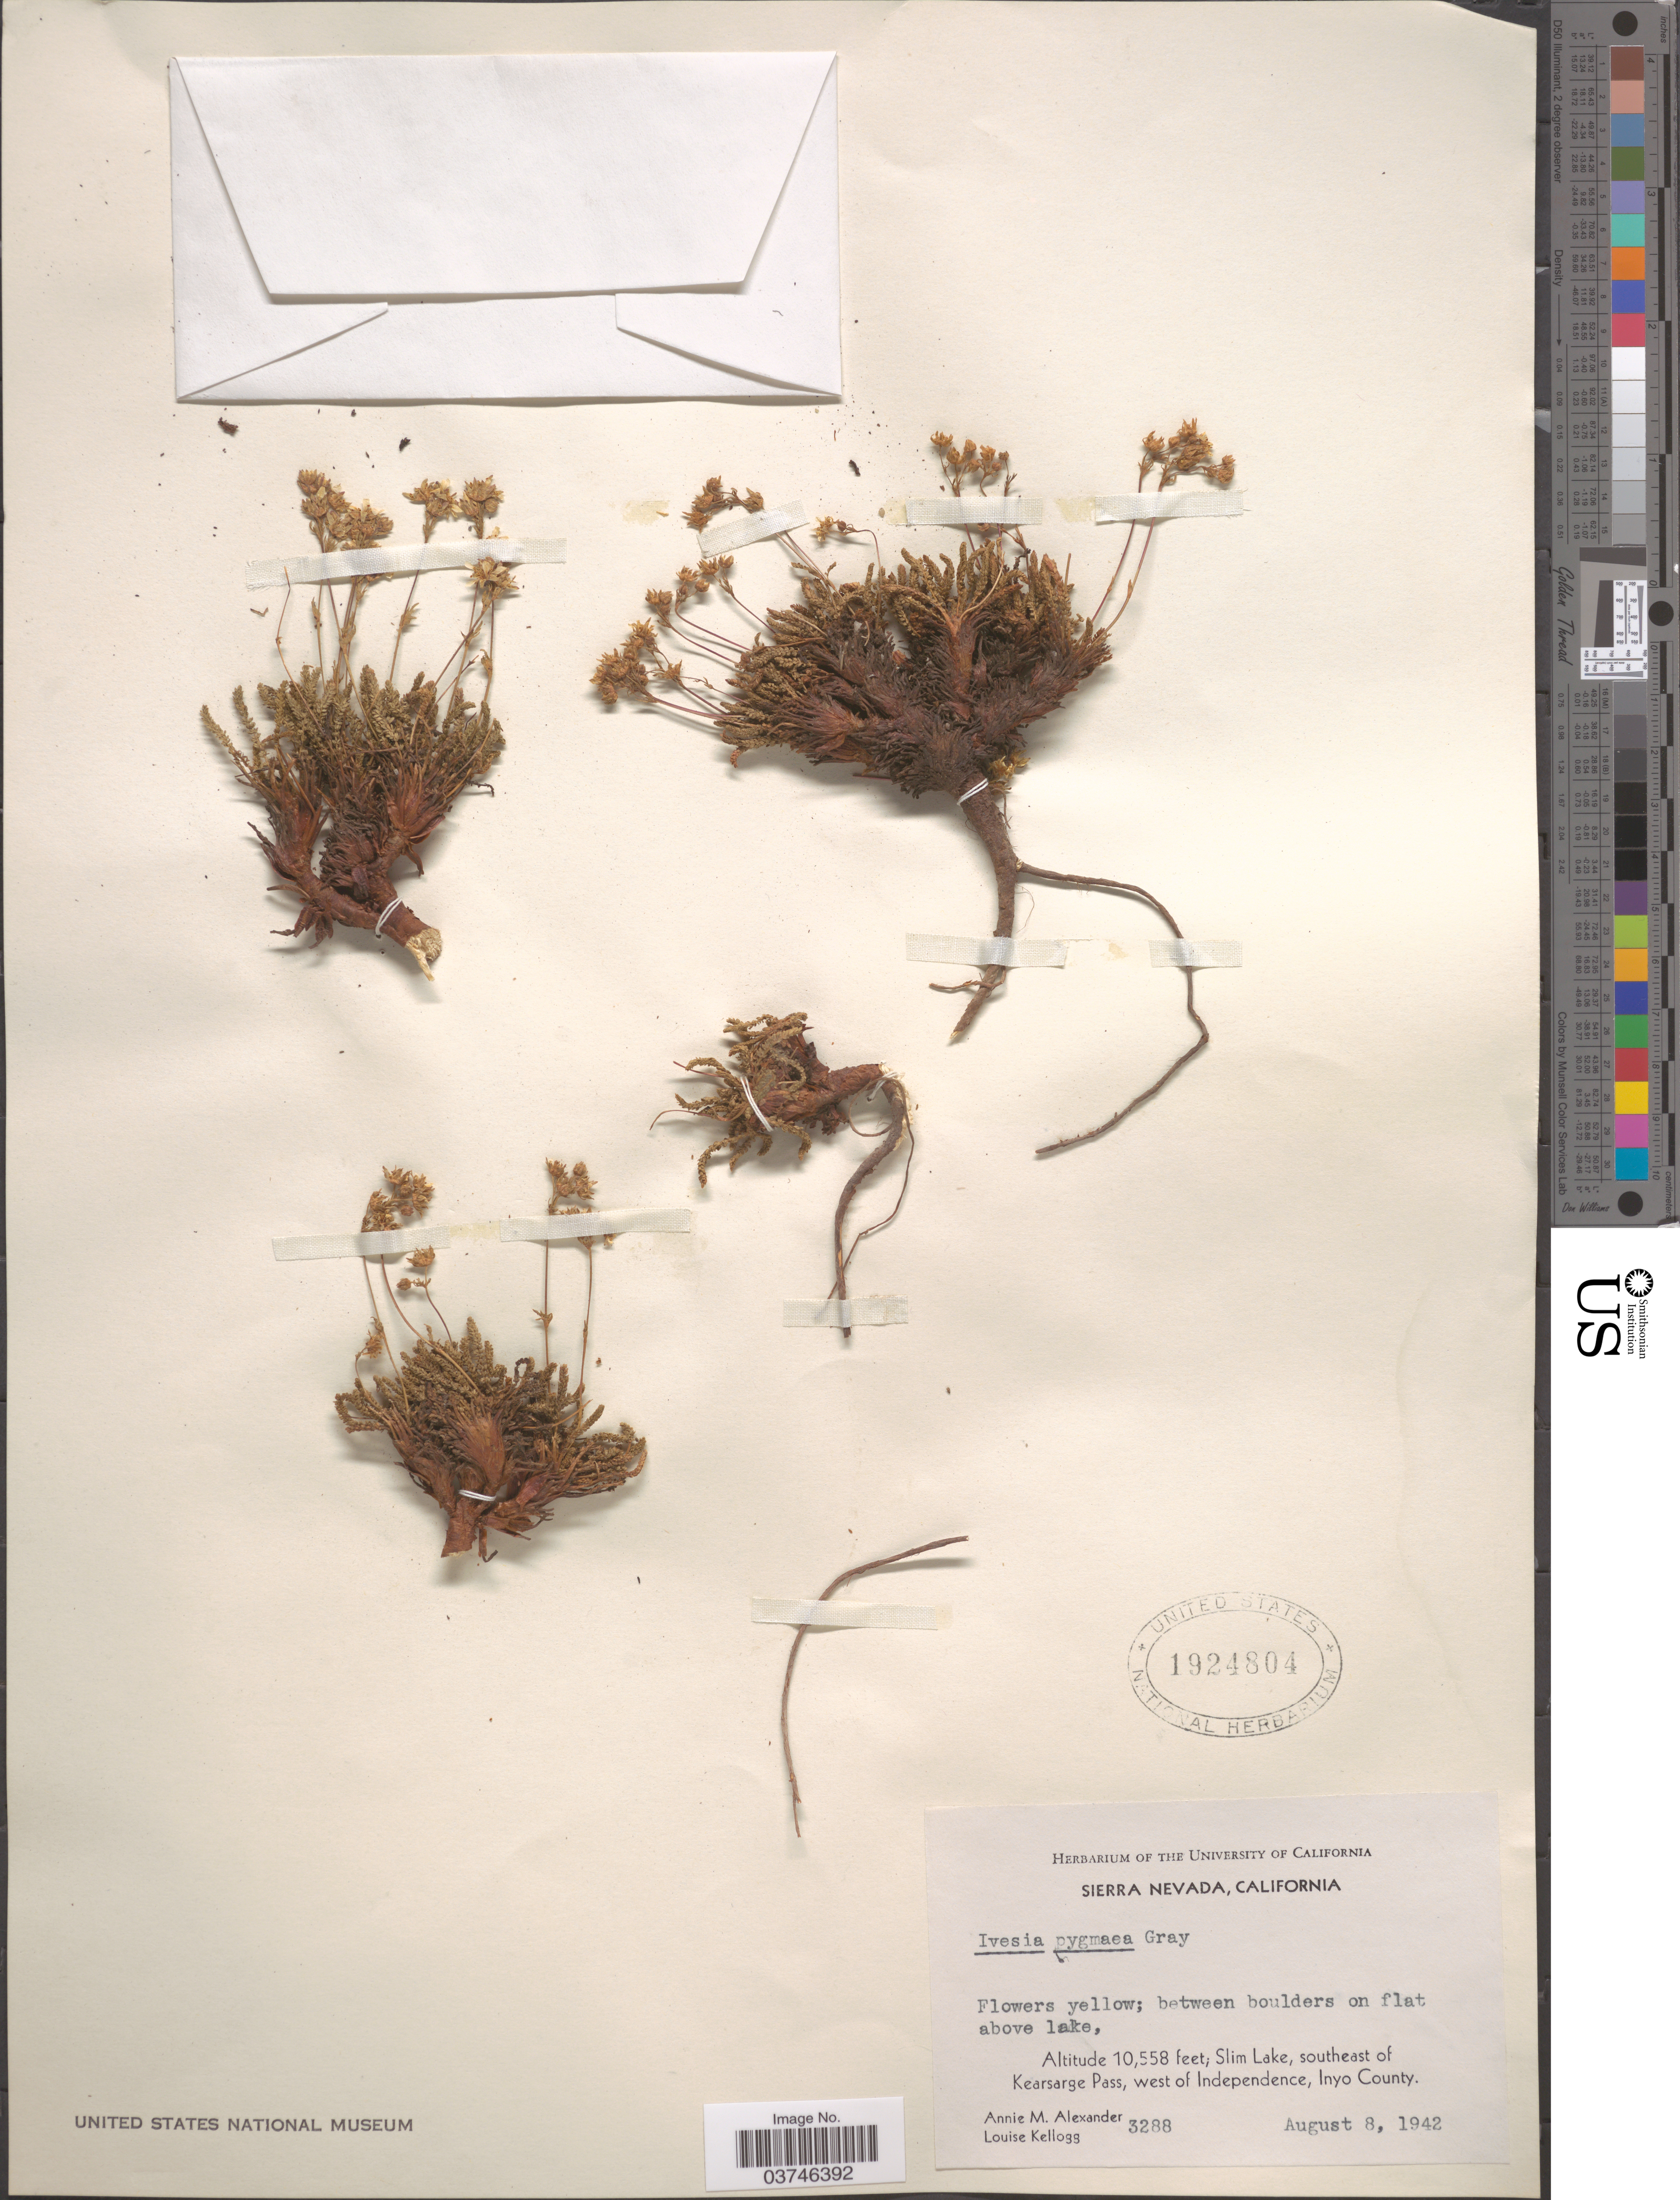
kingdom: Plantae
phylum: Tracheophyta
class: Magnoliopsida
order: Rosales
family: Rosaceae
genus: Potentilla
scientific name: Potentilla nubigena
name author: Greene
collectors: A. M. Alexander & L. Kellogg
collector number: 3288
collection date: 1942-08-08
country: United States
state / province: California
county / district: Inyo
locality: Sierra Nevada. Between boulders on flat above lake, Slim Lake, southeast of Kearsarge Pass, west of Independence, Inyo County.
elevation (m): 3218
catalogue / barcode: US 1924804